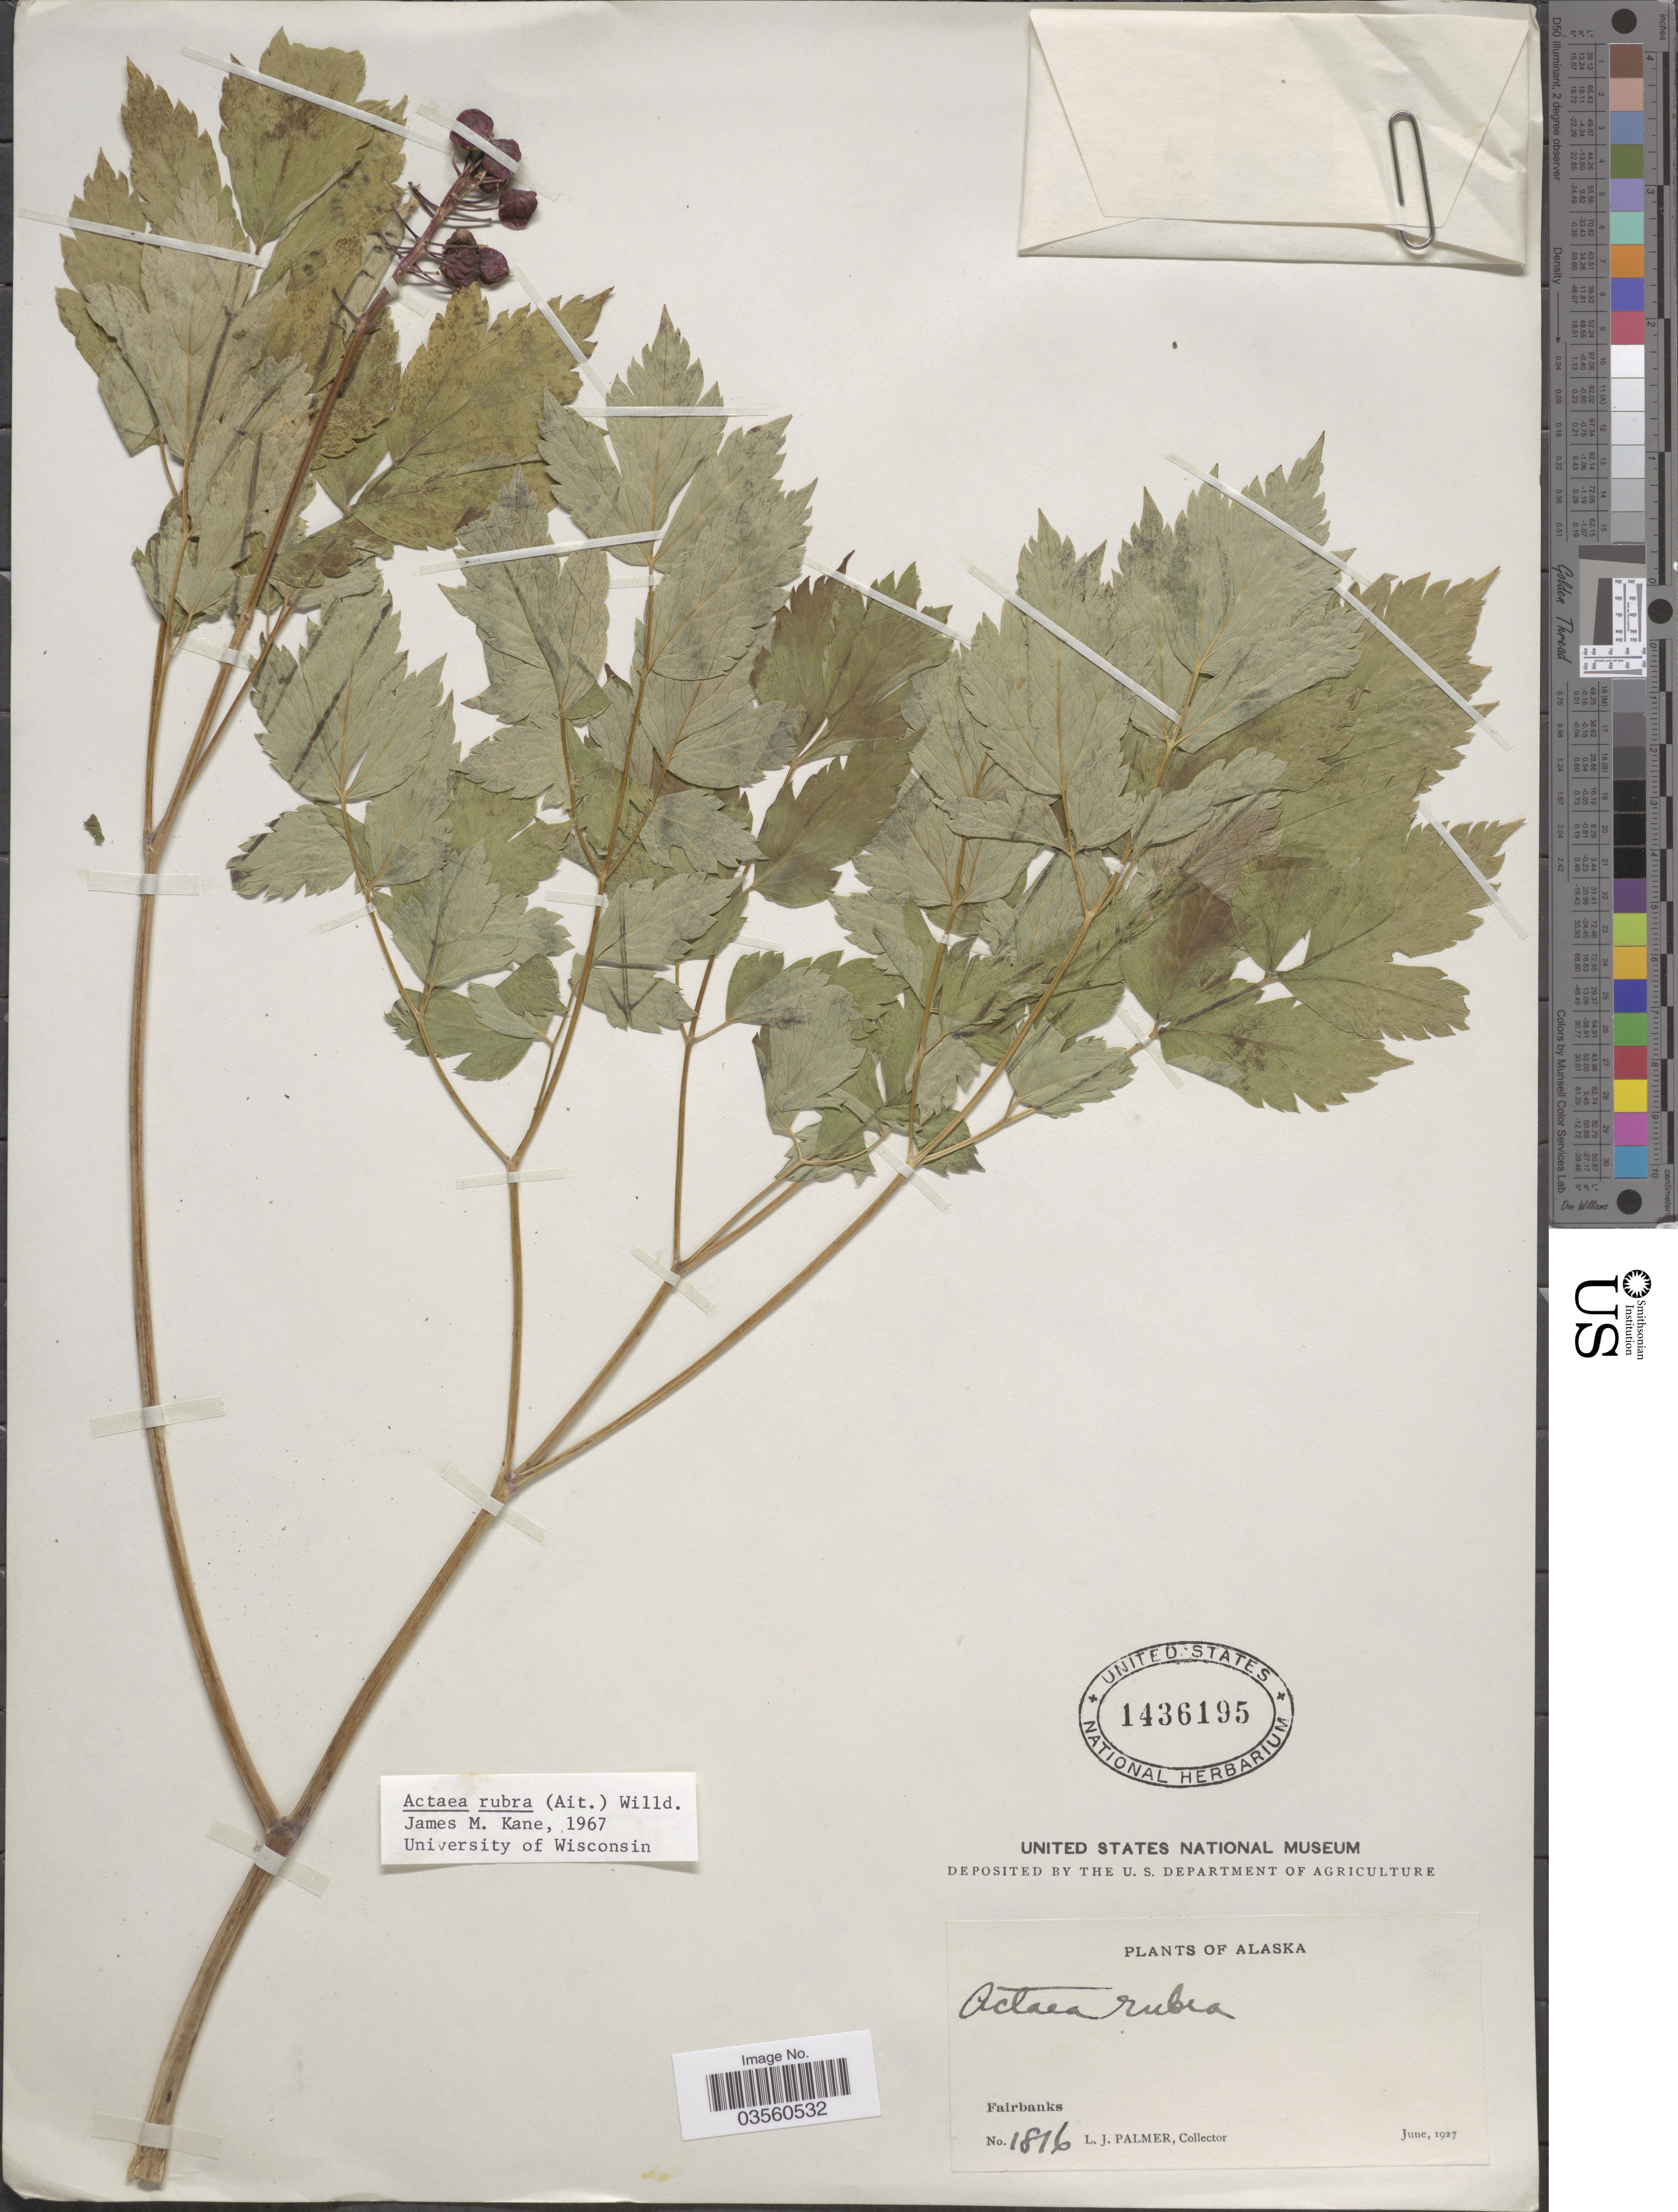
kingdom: Plantae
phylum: Tracheophyta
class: Magnoliopsida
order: Ranunculales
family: Ranunculaceae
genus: Actaea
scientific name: Actaea rubra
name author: (Aiton) Willd.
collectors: L. J. Palmer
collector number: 1816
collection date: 1927-06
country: United States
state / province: Alaska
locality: Fairbanks.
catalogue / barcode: US 1436195